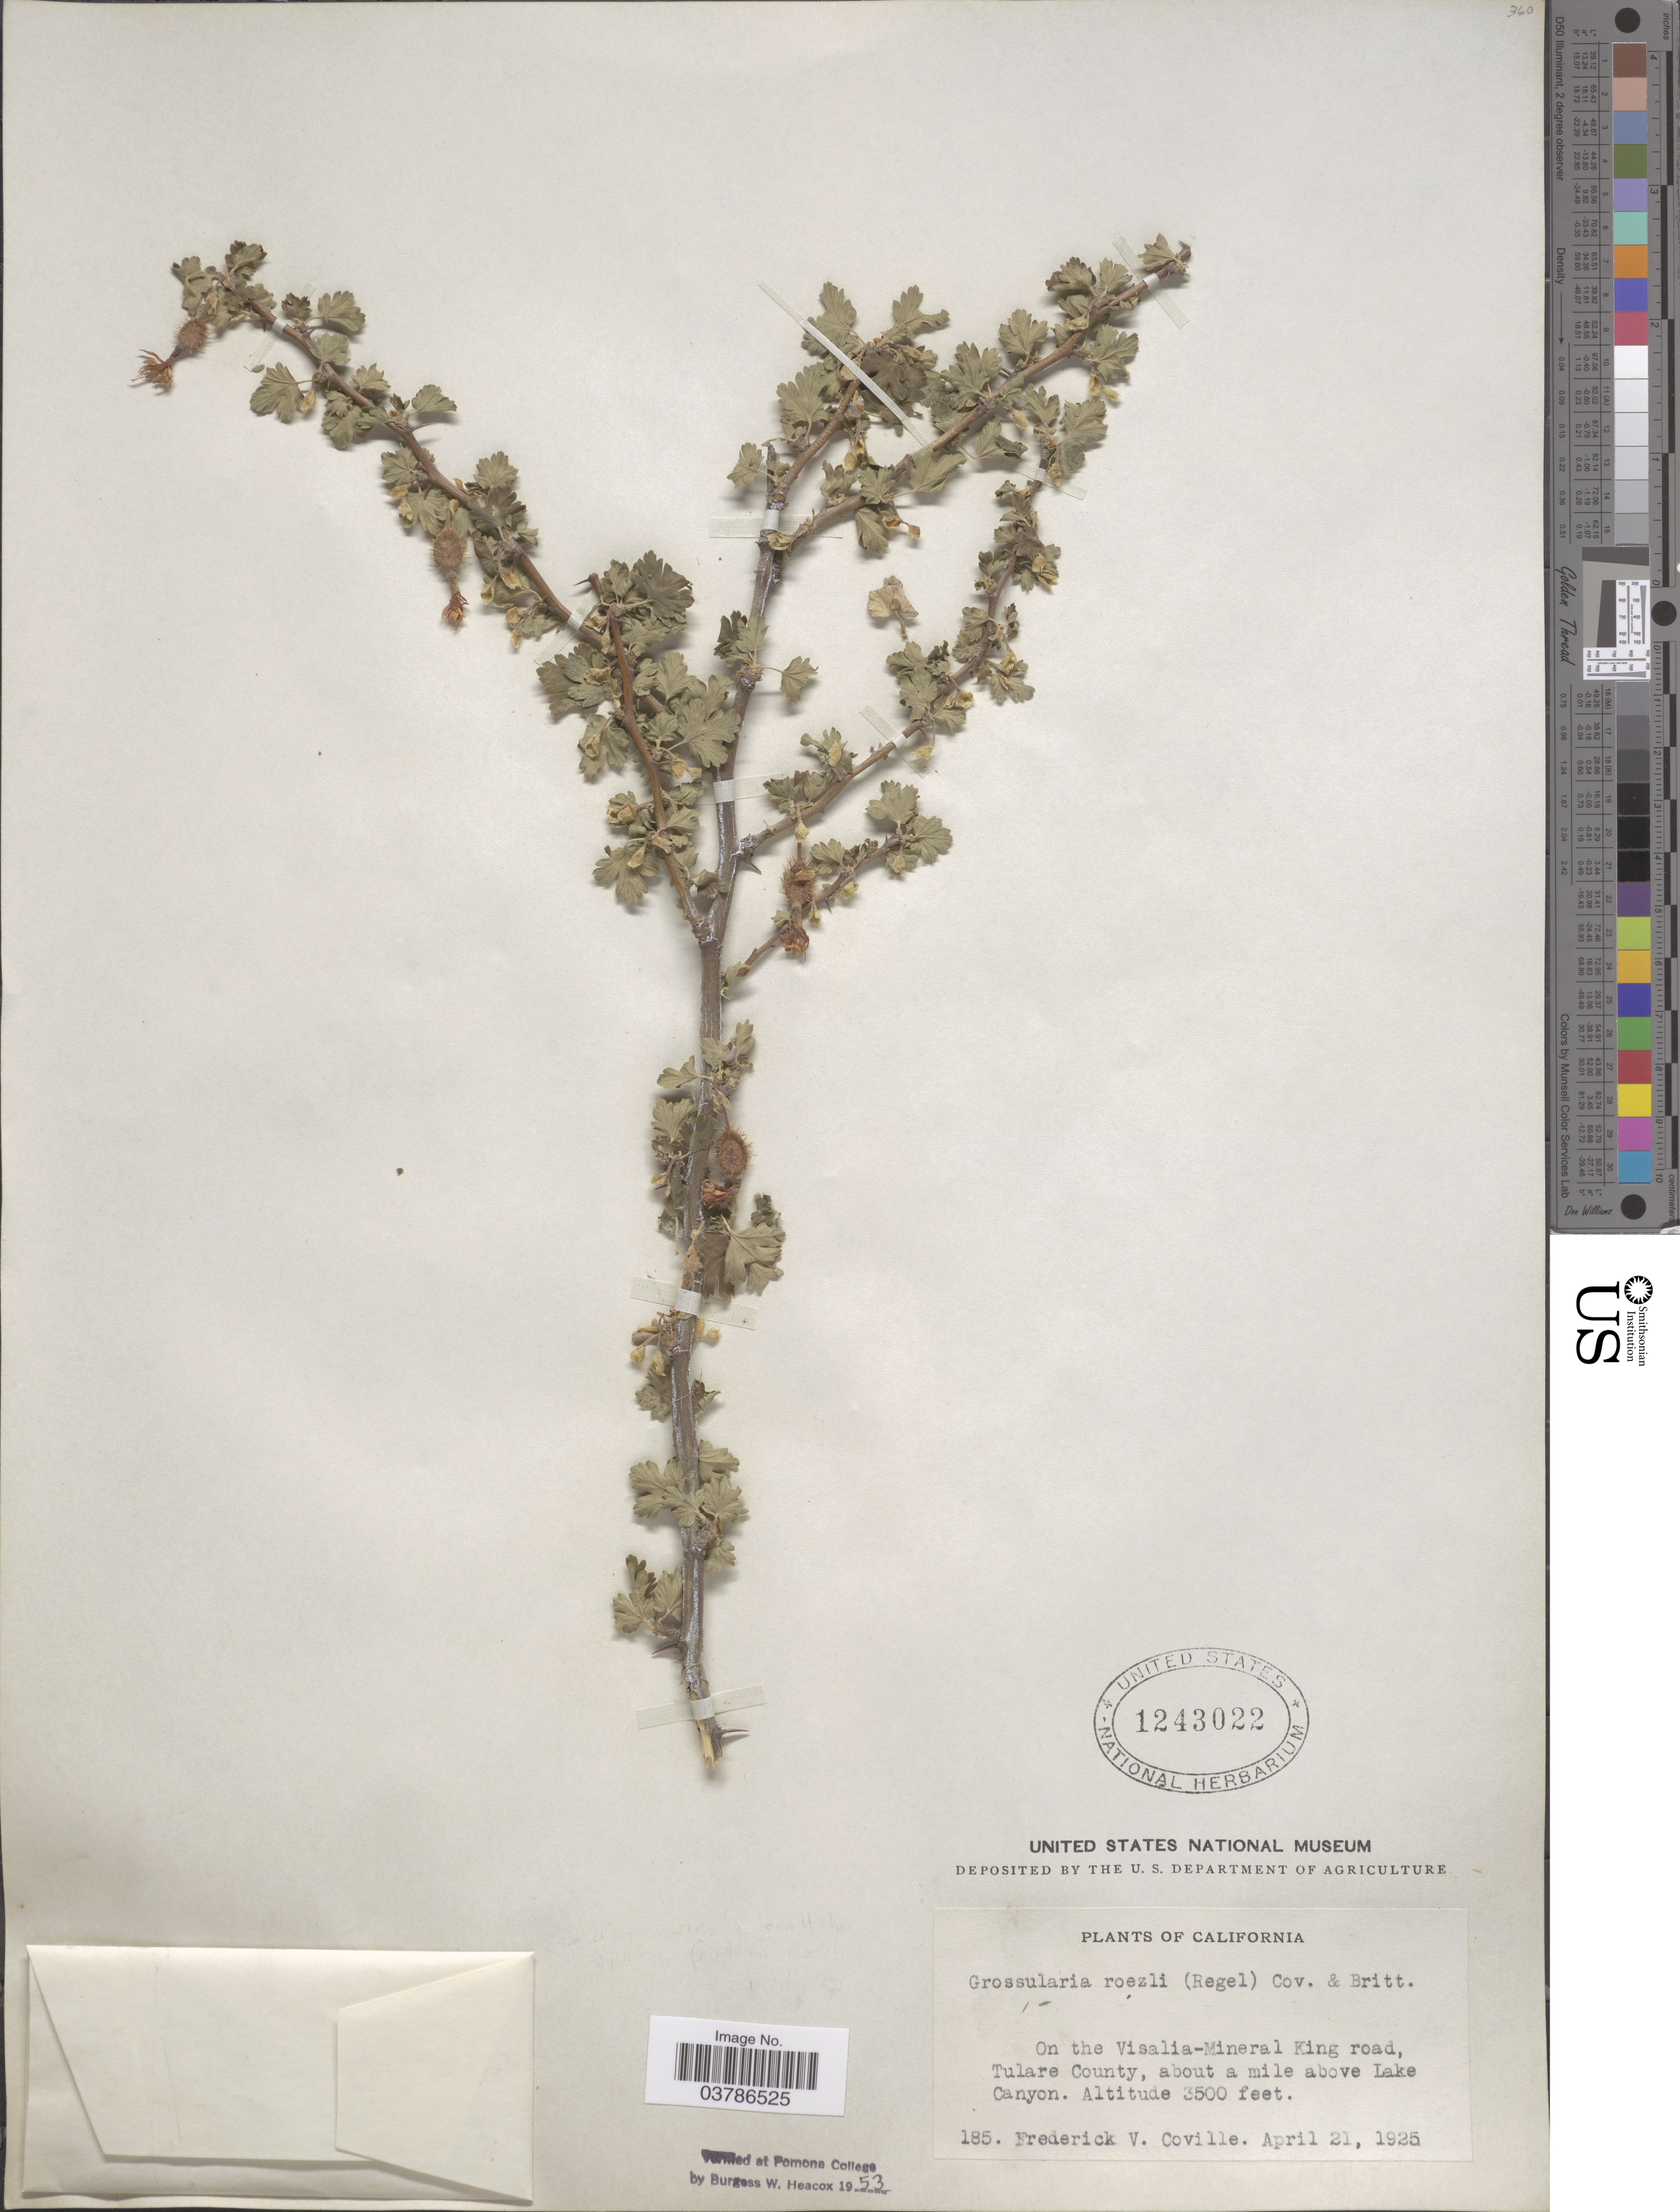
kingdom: Plantae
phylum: Tracheophyta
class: Magnoliopsida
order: Saxifragales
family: Grossulariaceae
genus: Ribes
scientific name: Ribes roezlii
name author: Regel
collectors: F. V. Coville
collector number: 185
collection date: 1925-04-21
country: United States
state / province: California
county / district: Tulare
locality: On the Visalia-Mineral King Road, Tulare County, about a mile above Lake Canyon.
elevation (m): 1067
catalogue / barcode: US 1243022